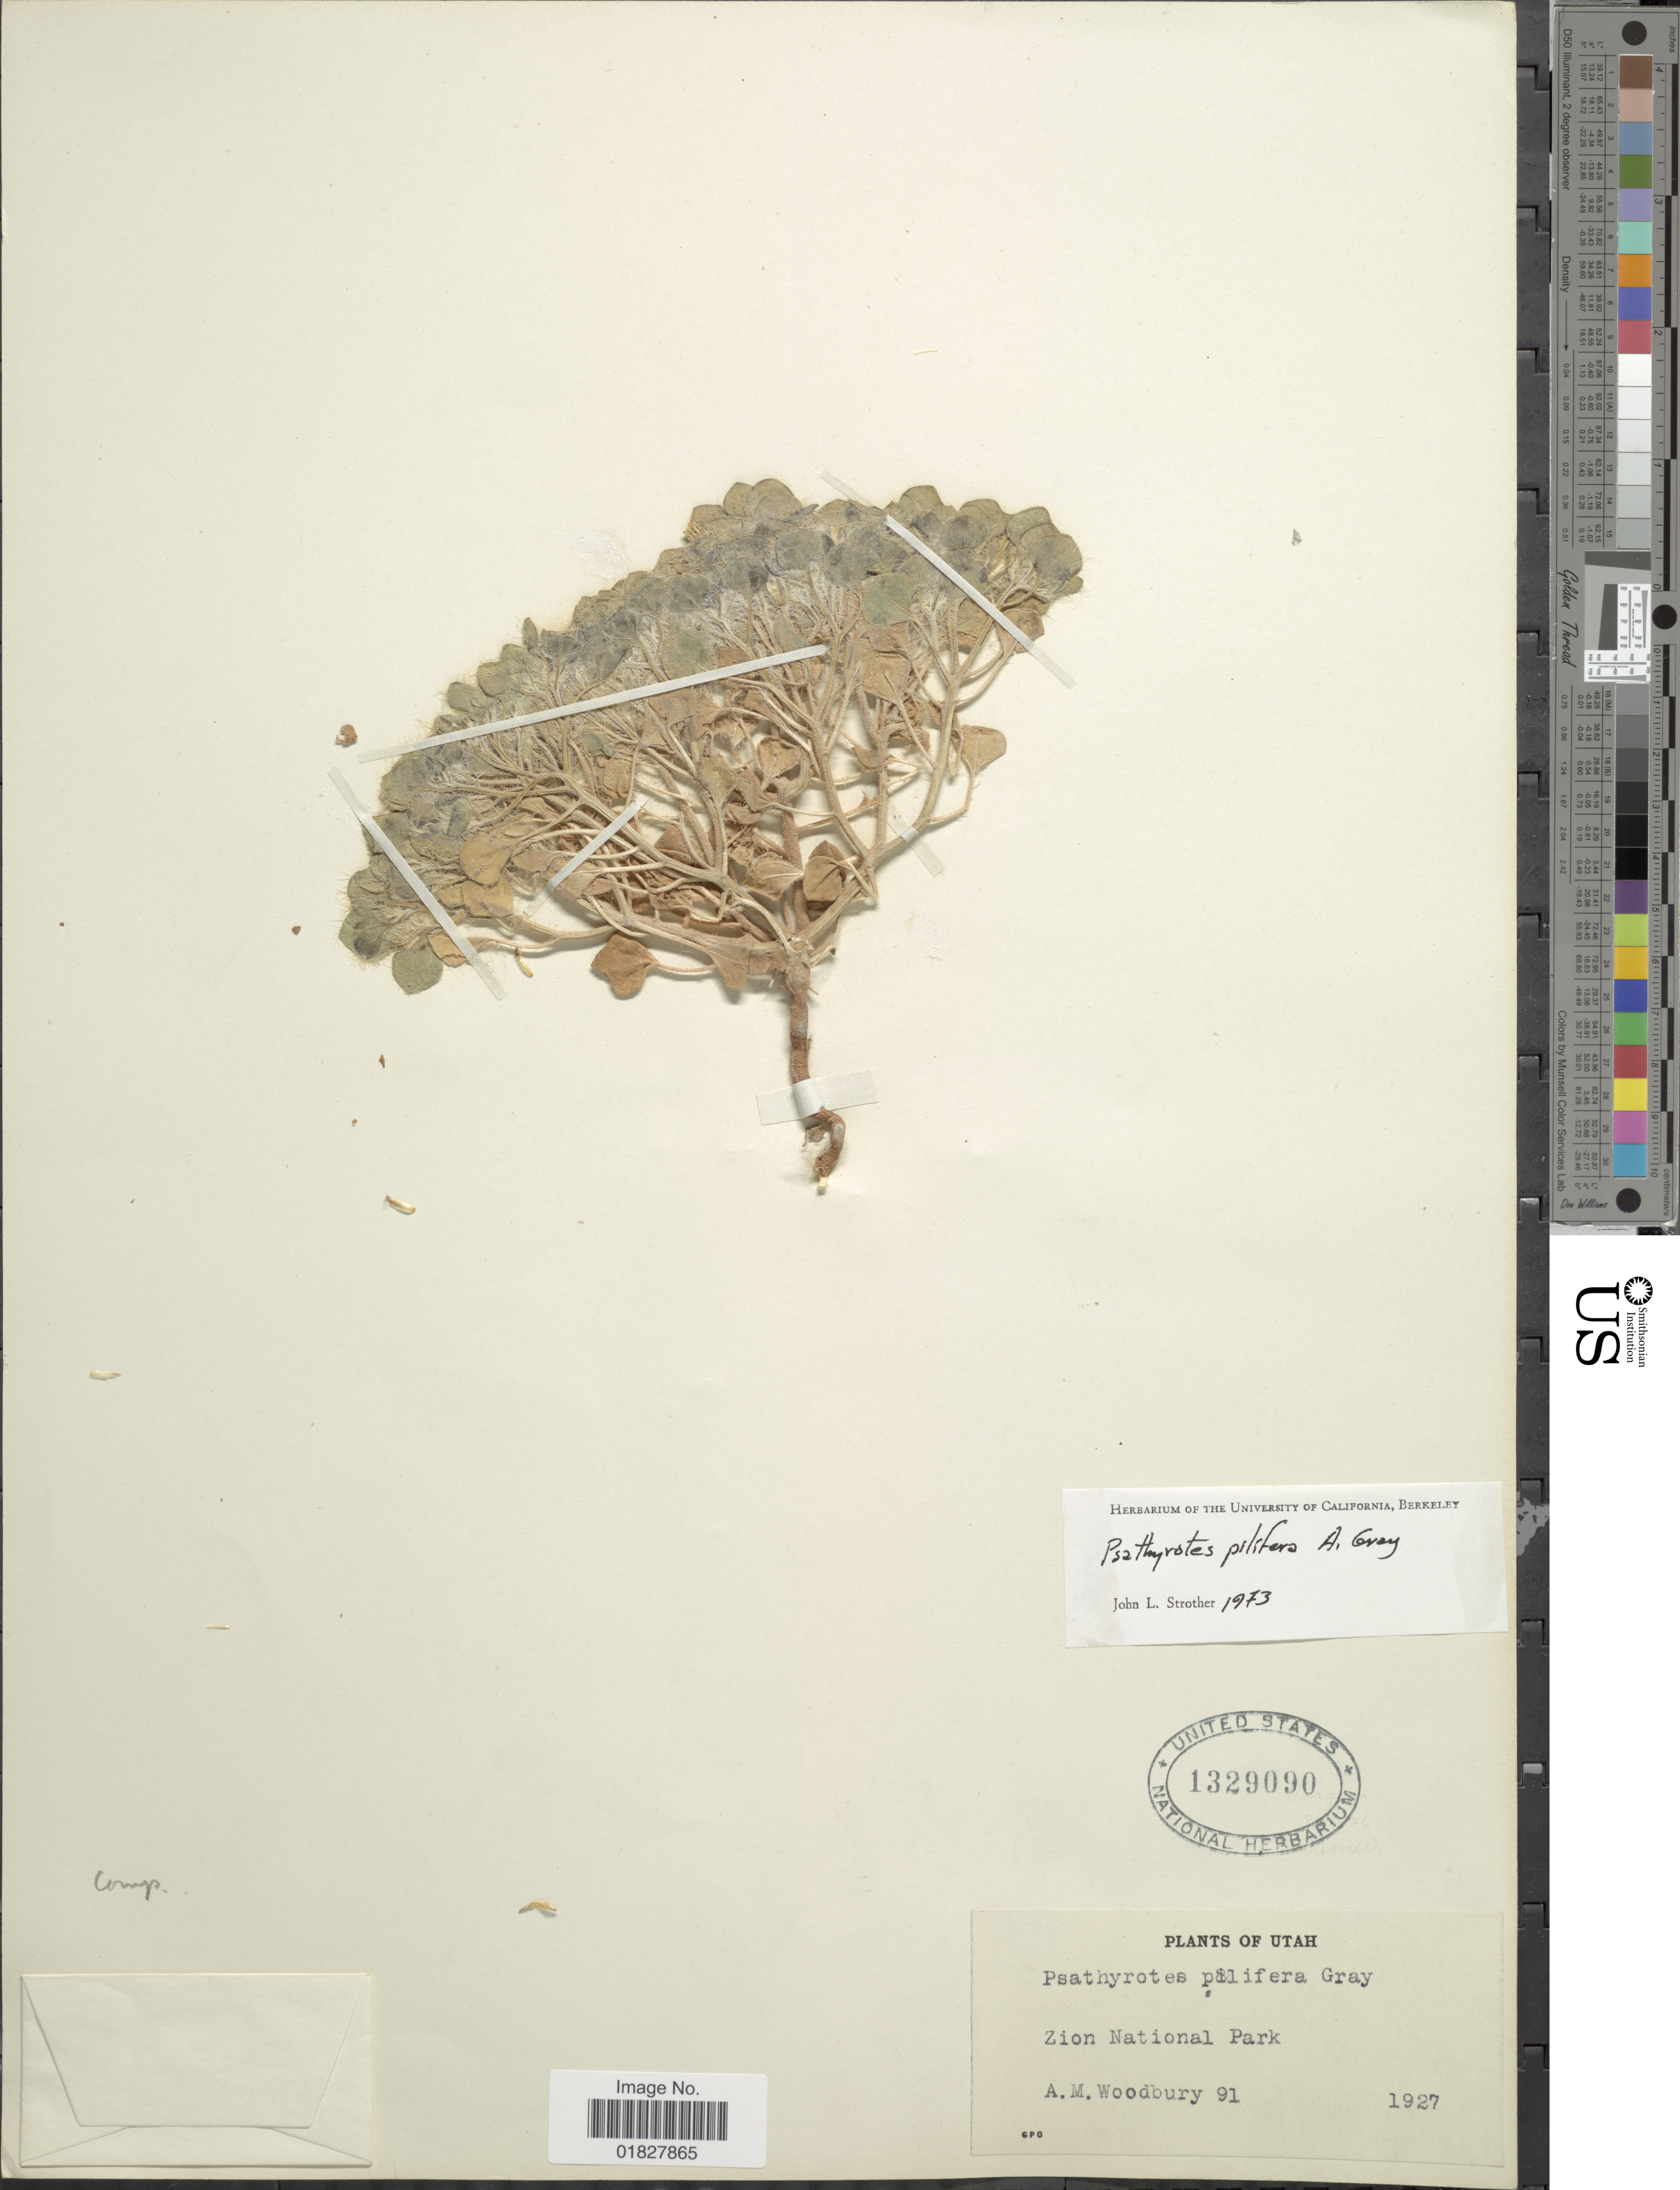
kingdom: Plantae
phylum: Tracheophyta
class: Magnoliopsida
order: Asterales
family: Asteraceae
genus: Psathyrotes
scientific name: Psathyrotes pilifera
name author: A. Gray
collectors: A. M. Woodbury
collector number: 91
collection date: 1927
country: United States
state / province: Utah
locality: Zion National Park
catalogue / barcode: US 1329090